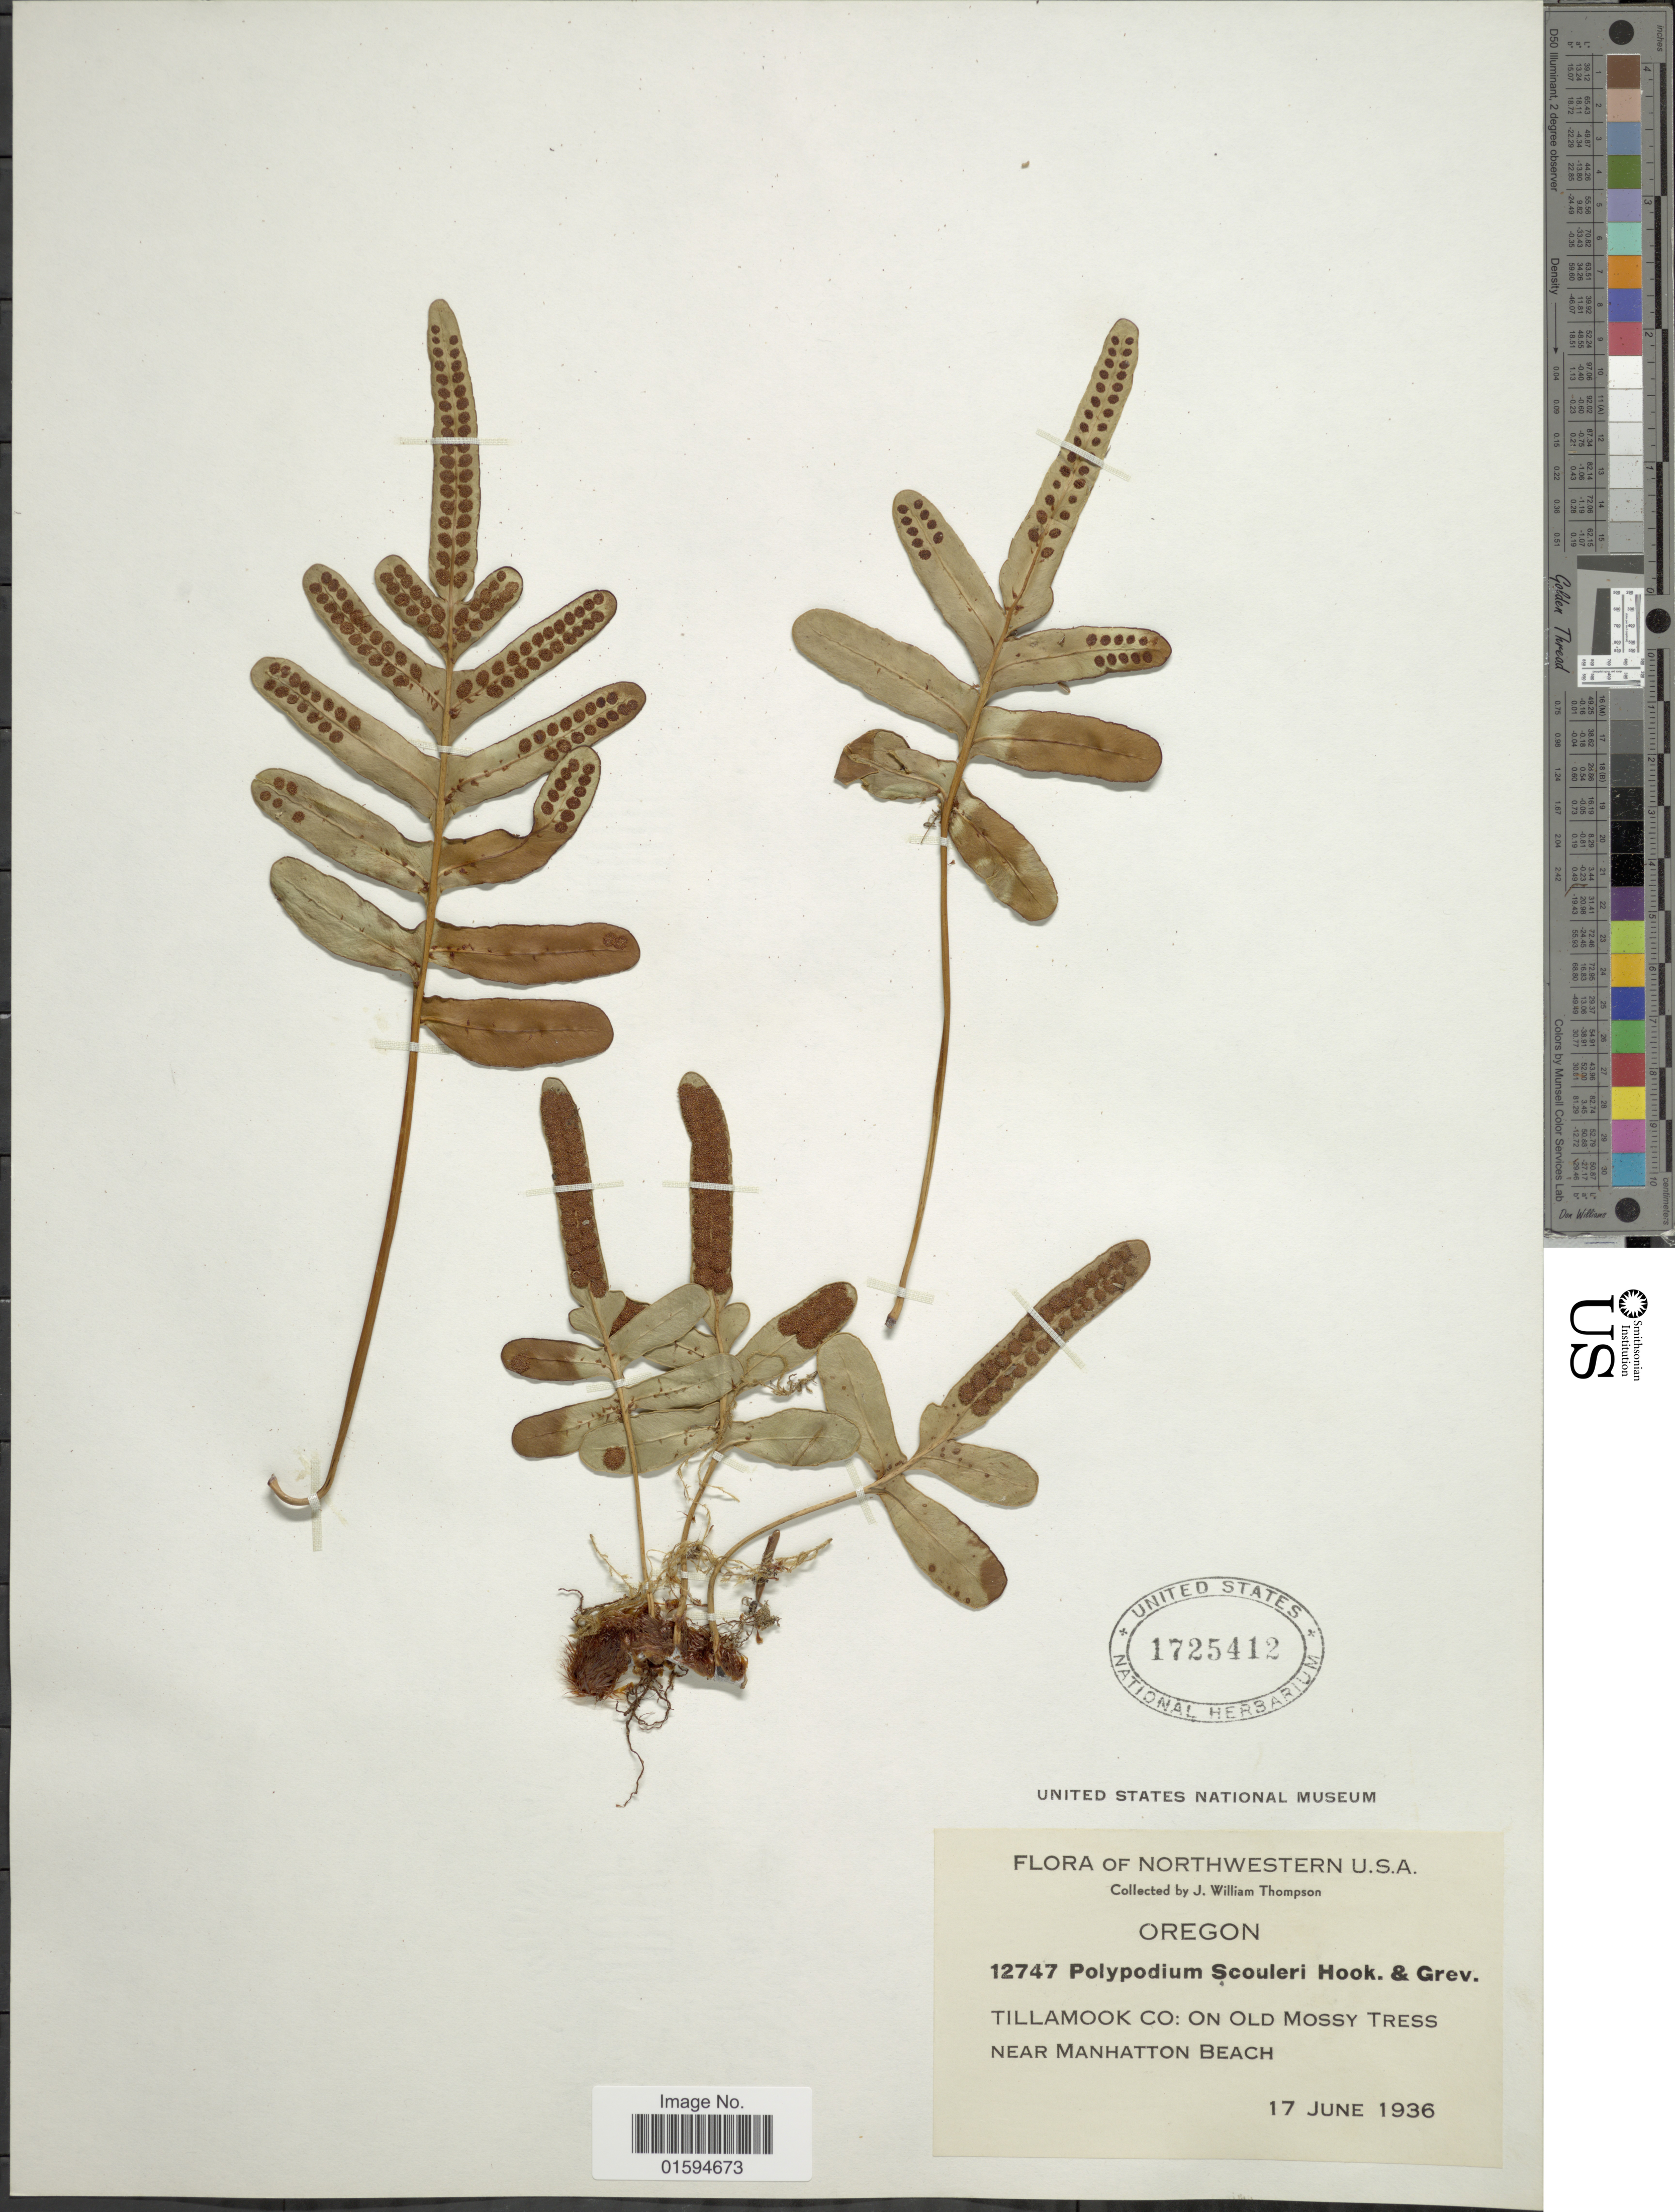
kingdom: Plantae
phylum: Tracheophyta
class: Polypodiopsida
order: Polypodiales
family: Polypodiaceae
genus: Polypodium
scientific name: Polypodium scouleri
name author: Hook. & Grev.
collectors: J. W. Thompson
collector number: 12747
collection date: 1936-06-17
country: United States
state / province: Oregon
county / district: Tillamook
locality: Northwestern, U.S.A., Tillamook co: On Old Mossy tress near Manhatton Beach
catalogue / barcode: US 1725412